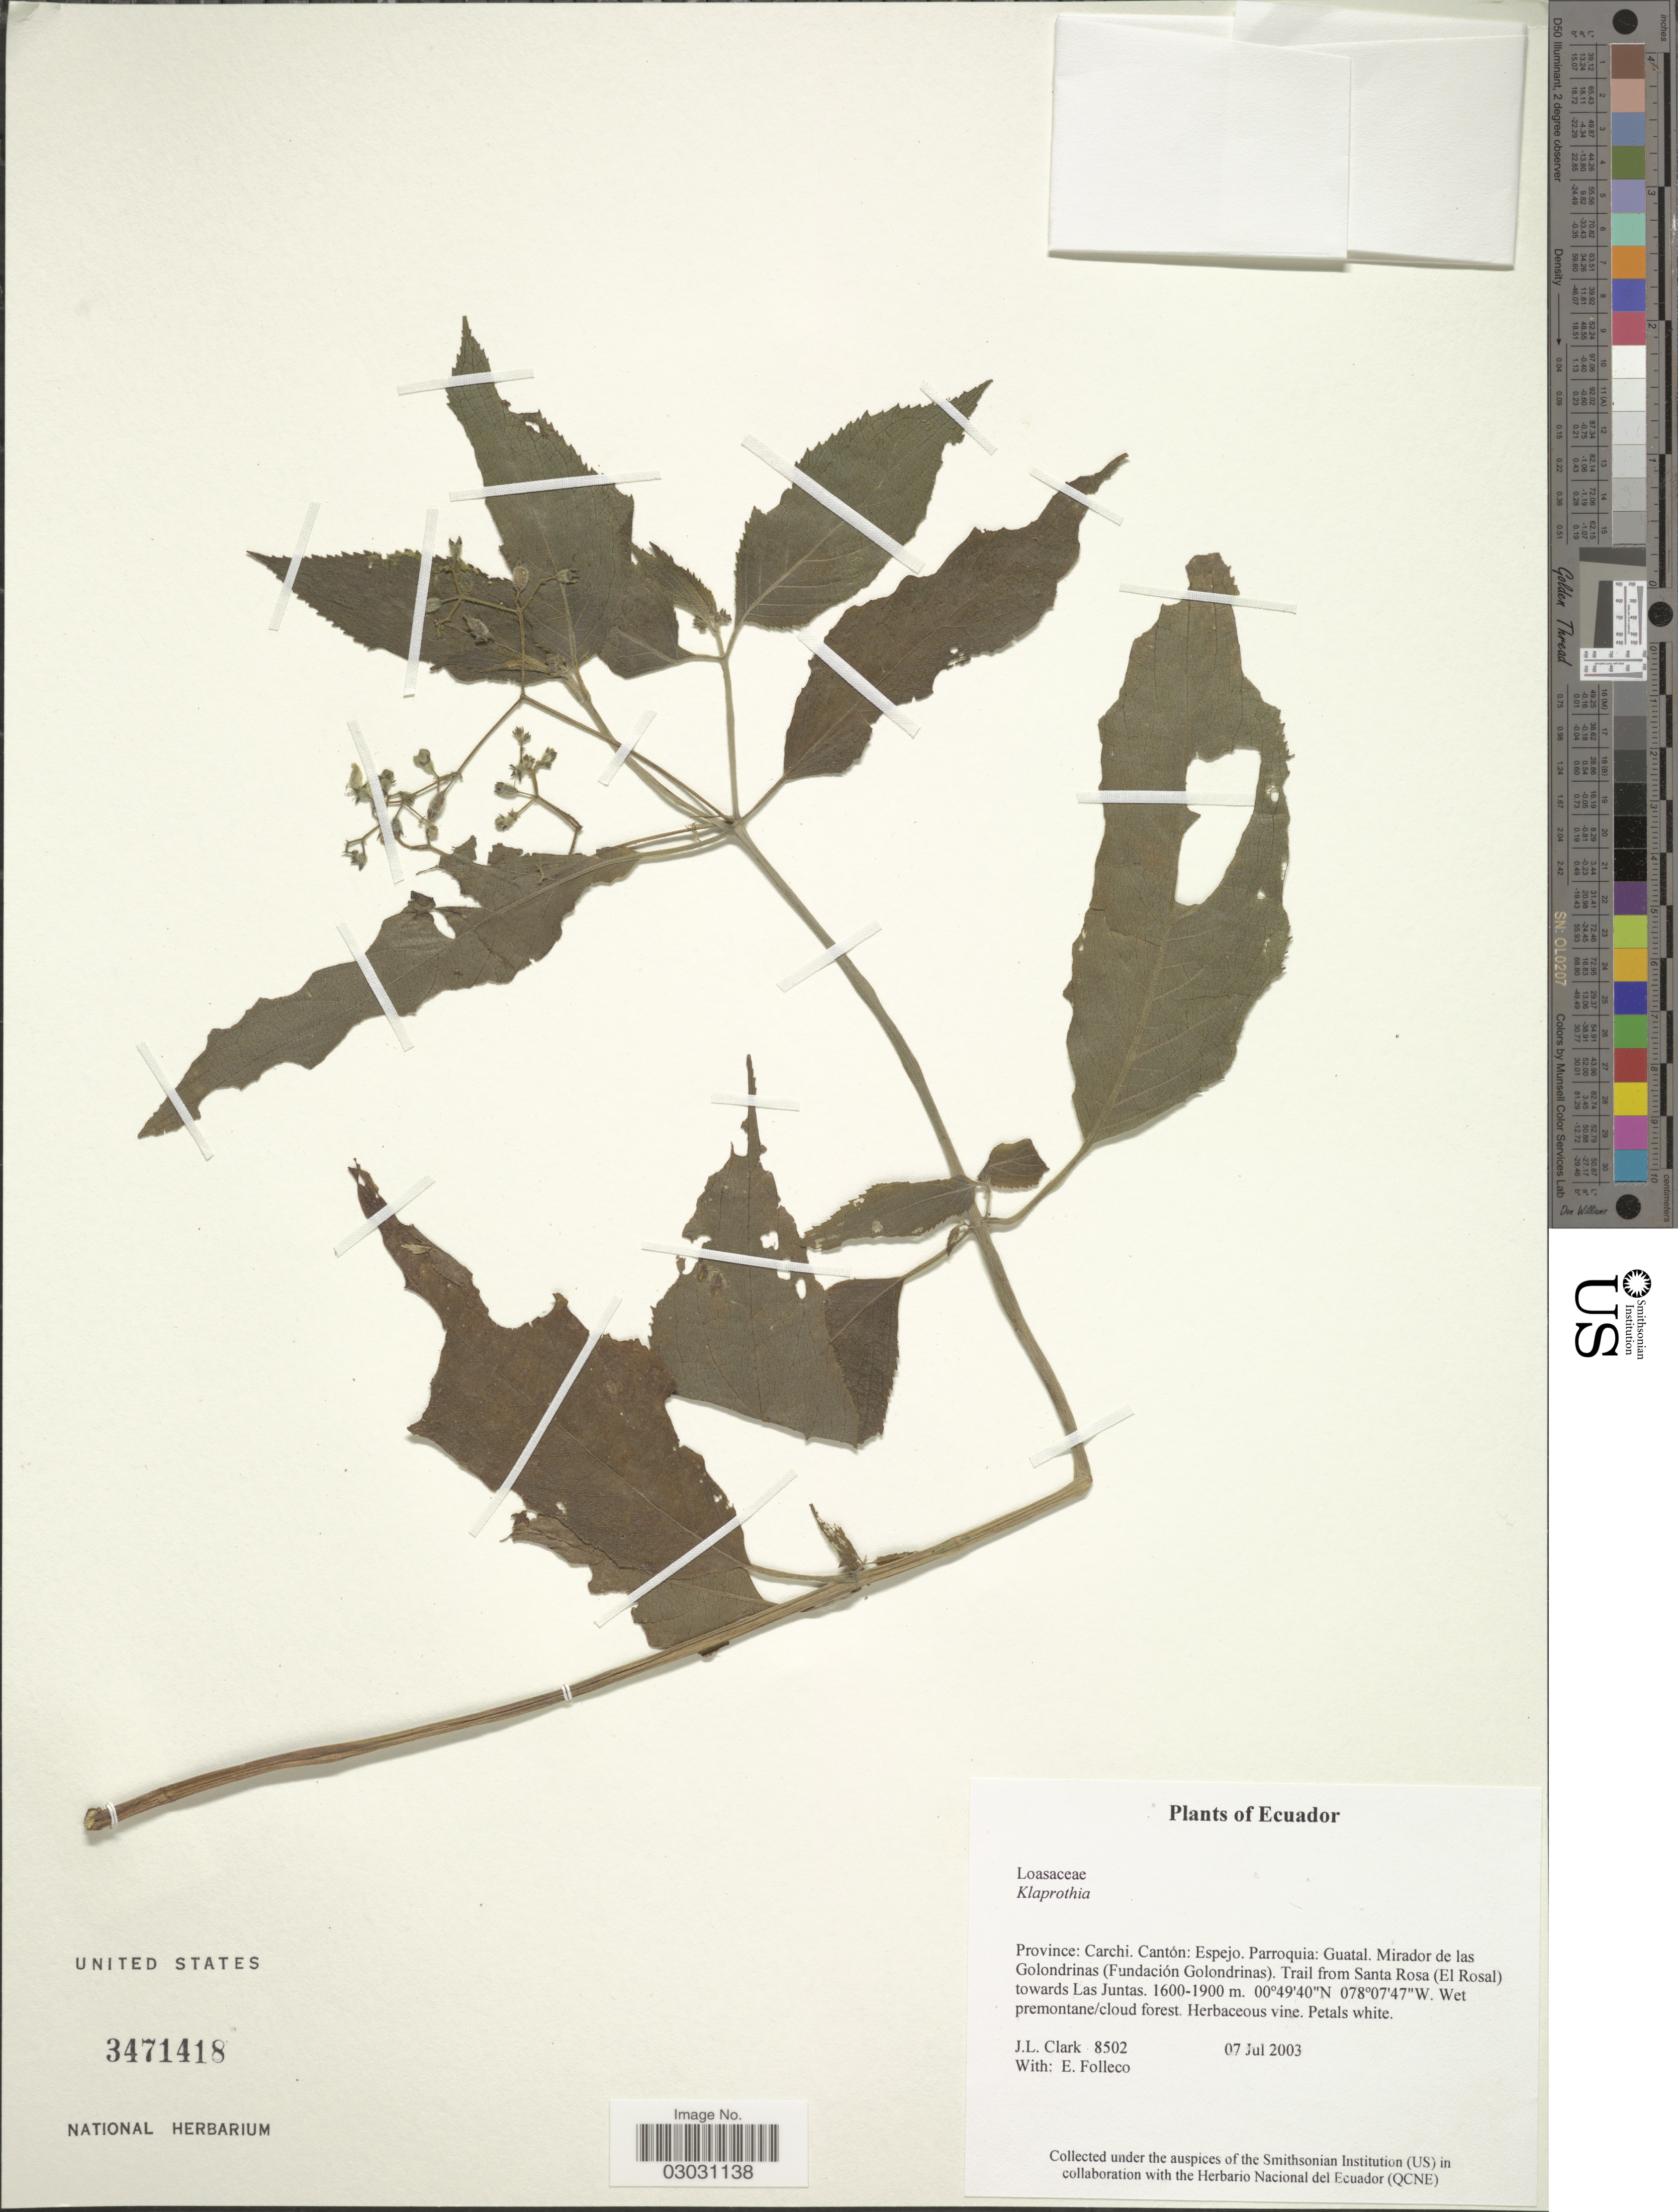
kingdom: Plantae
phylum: Tracheophyta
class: Magnoliopsida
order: Cornales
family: Loasaceae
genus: Klaprothia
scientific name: Klaprothia sp.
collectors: J. L. Clark & E. Folleco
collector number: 8502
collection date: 2003-07-07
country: Ecuador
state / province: Carchi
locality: Cantón: Espejo, Parroquia: Guatal, Mirador de las Golondrinas (Fundación Golondrinas), Trail from Santa Rosa (El Rosal) towards Las Juntas.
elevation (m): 1600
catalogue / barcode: US 3471418